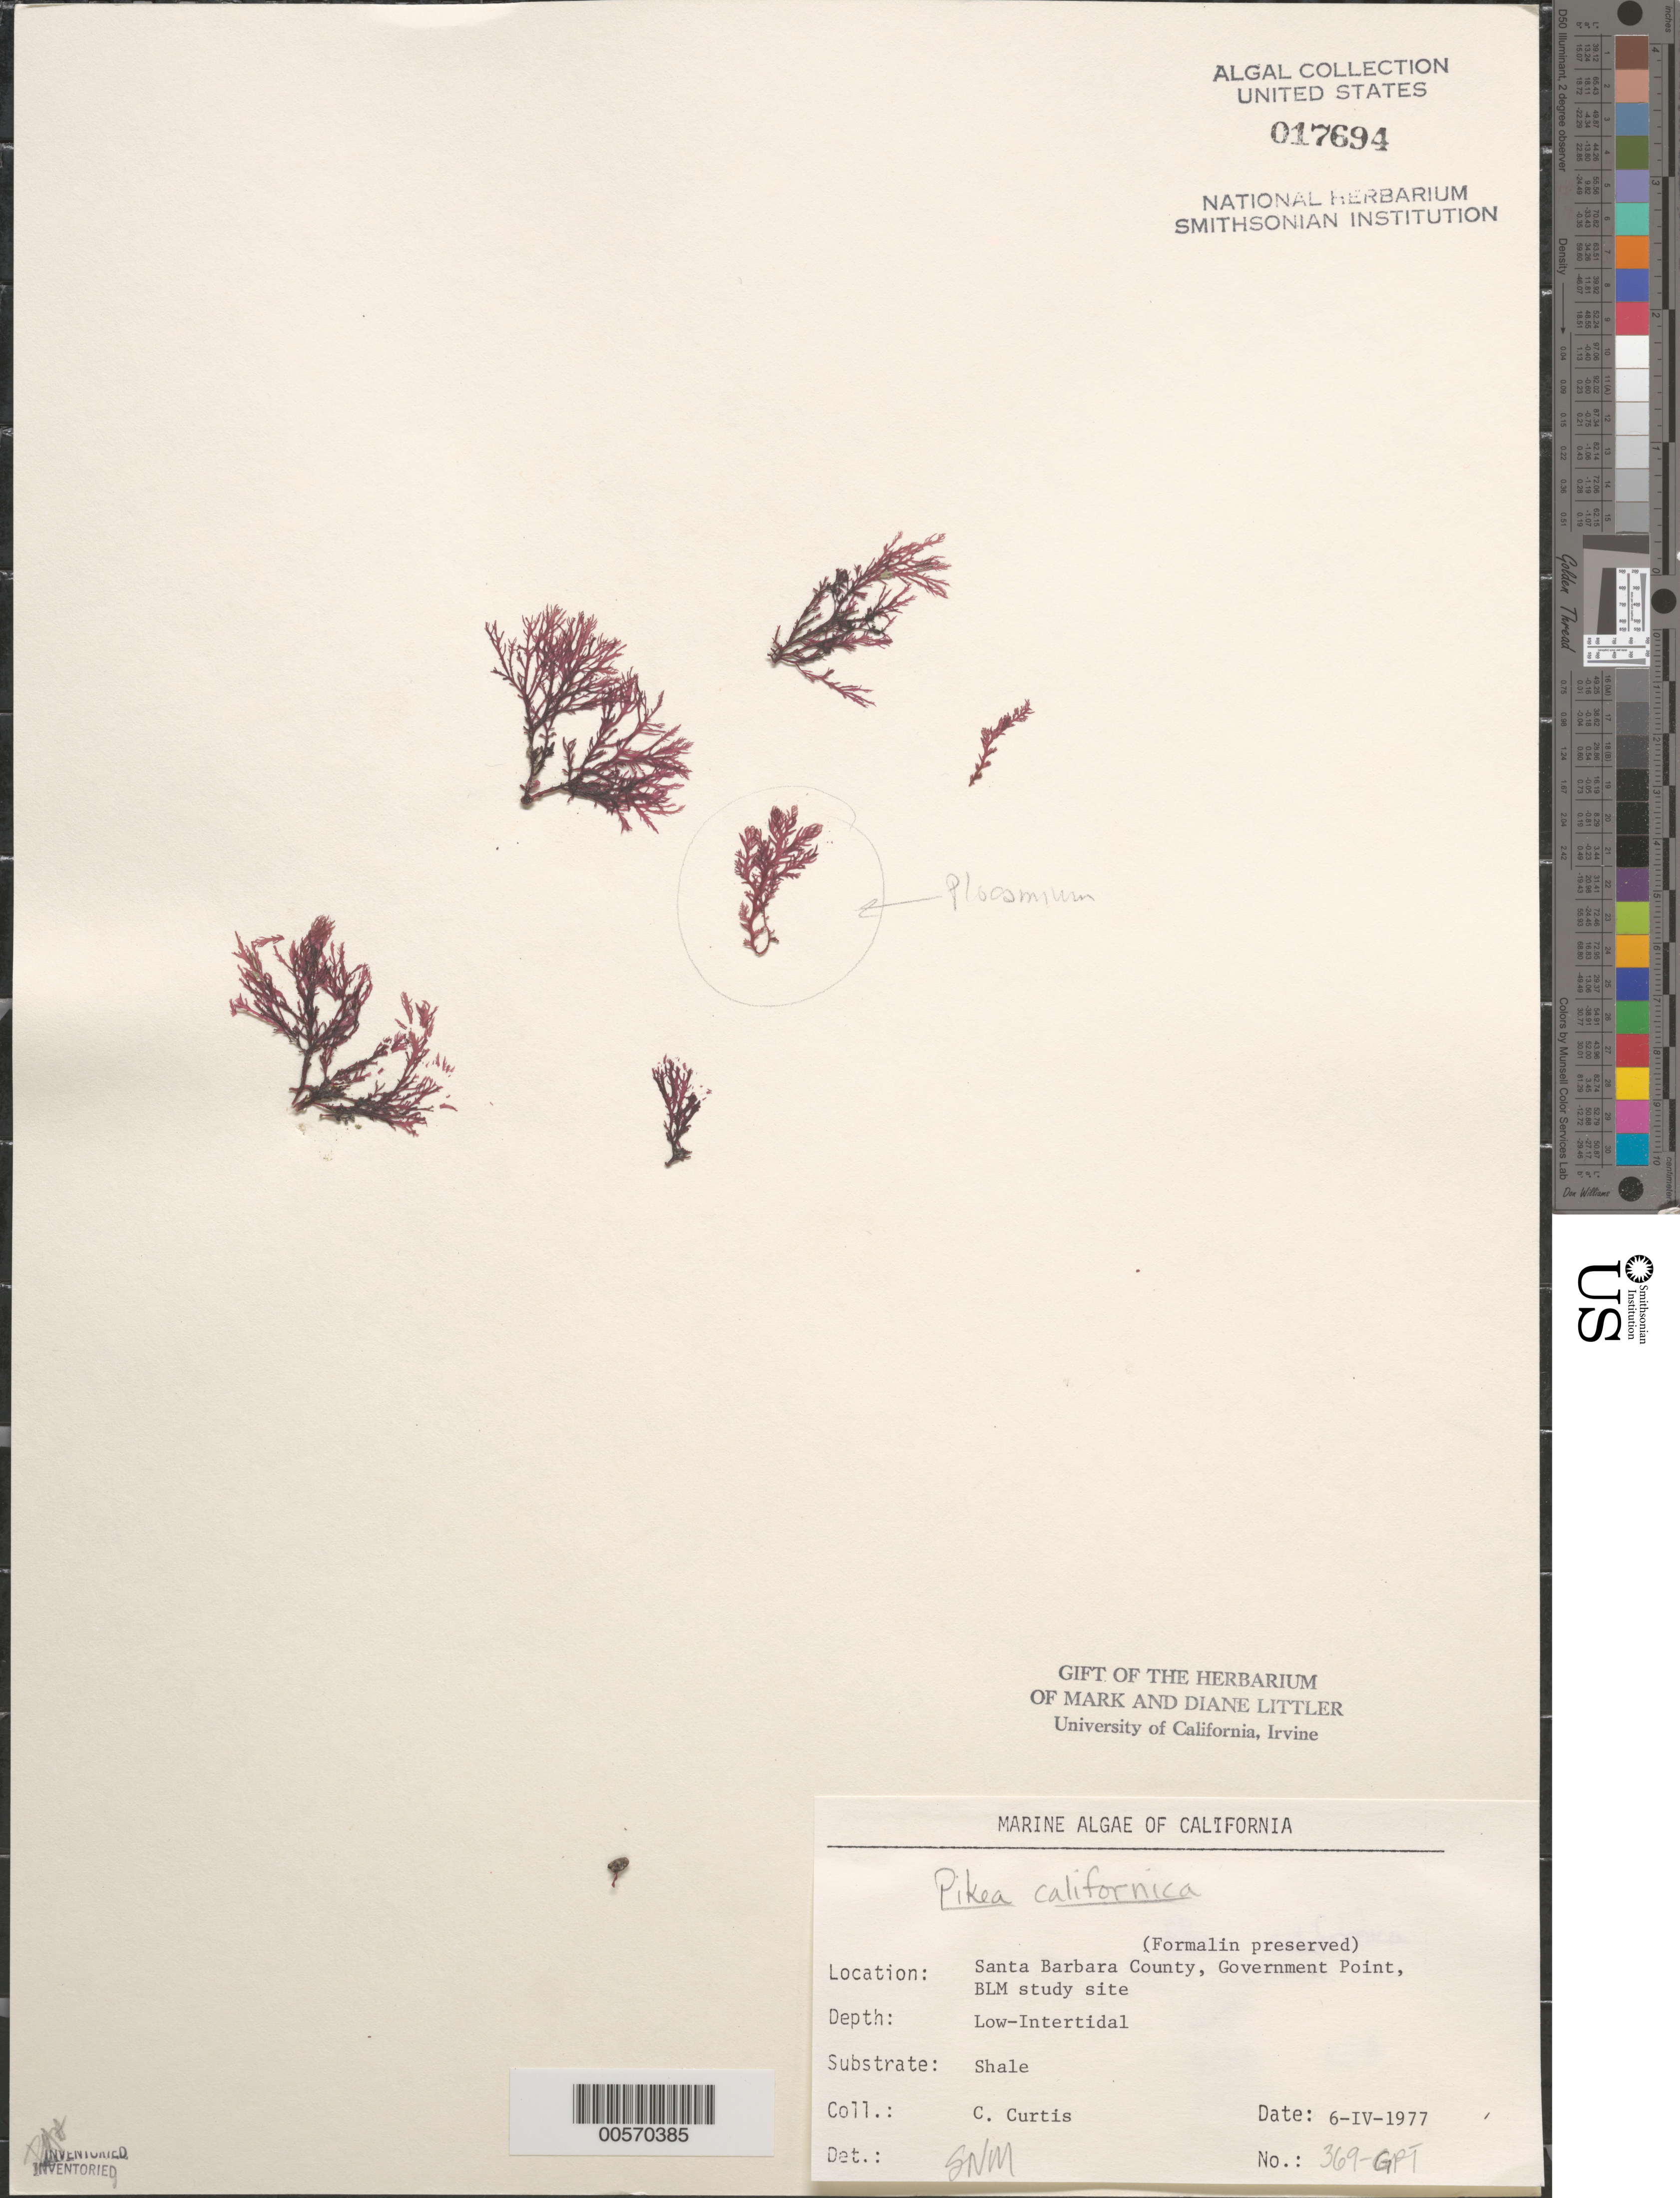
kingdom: Plantae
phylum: Rhodophyta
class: Florideophyceae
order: Gigartinales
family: Dumontiaceae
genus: Pikea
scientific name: Pikea californica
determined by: Murray, S. N.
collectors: C. Curtis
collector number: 369-gpt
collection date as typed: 06 Apr 1977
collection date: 1977-04-06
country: United States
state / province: California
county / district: Santa Barbara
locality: Government Point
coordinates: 34 26'31"N, 120 24'06"W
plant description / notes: BLM-SOCALBIGHT Rocky Intertidal Survey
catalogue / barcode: US 17694